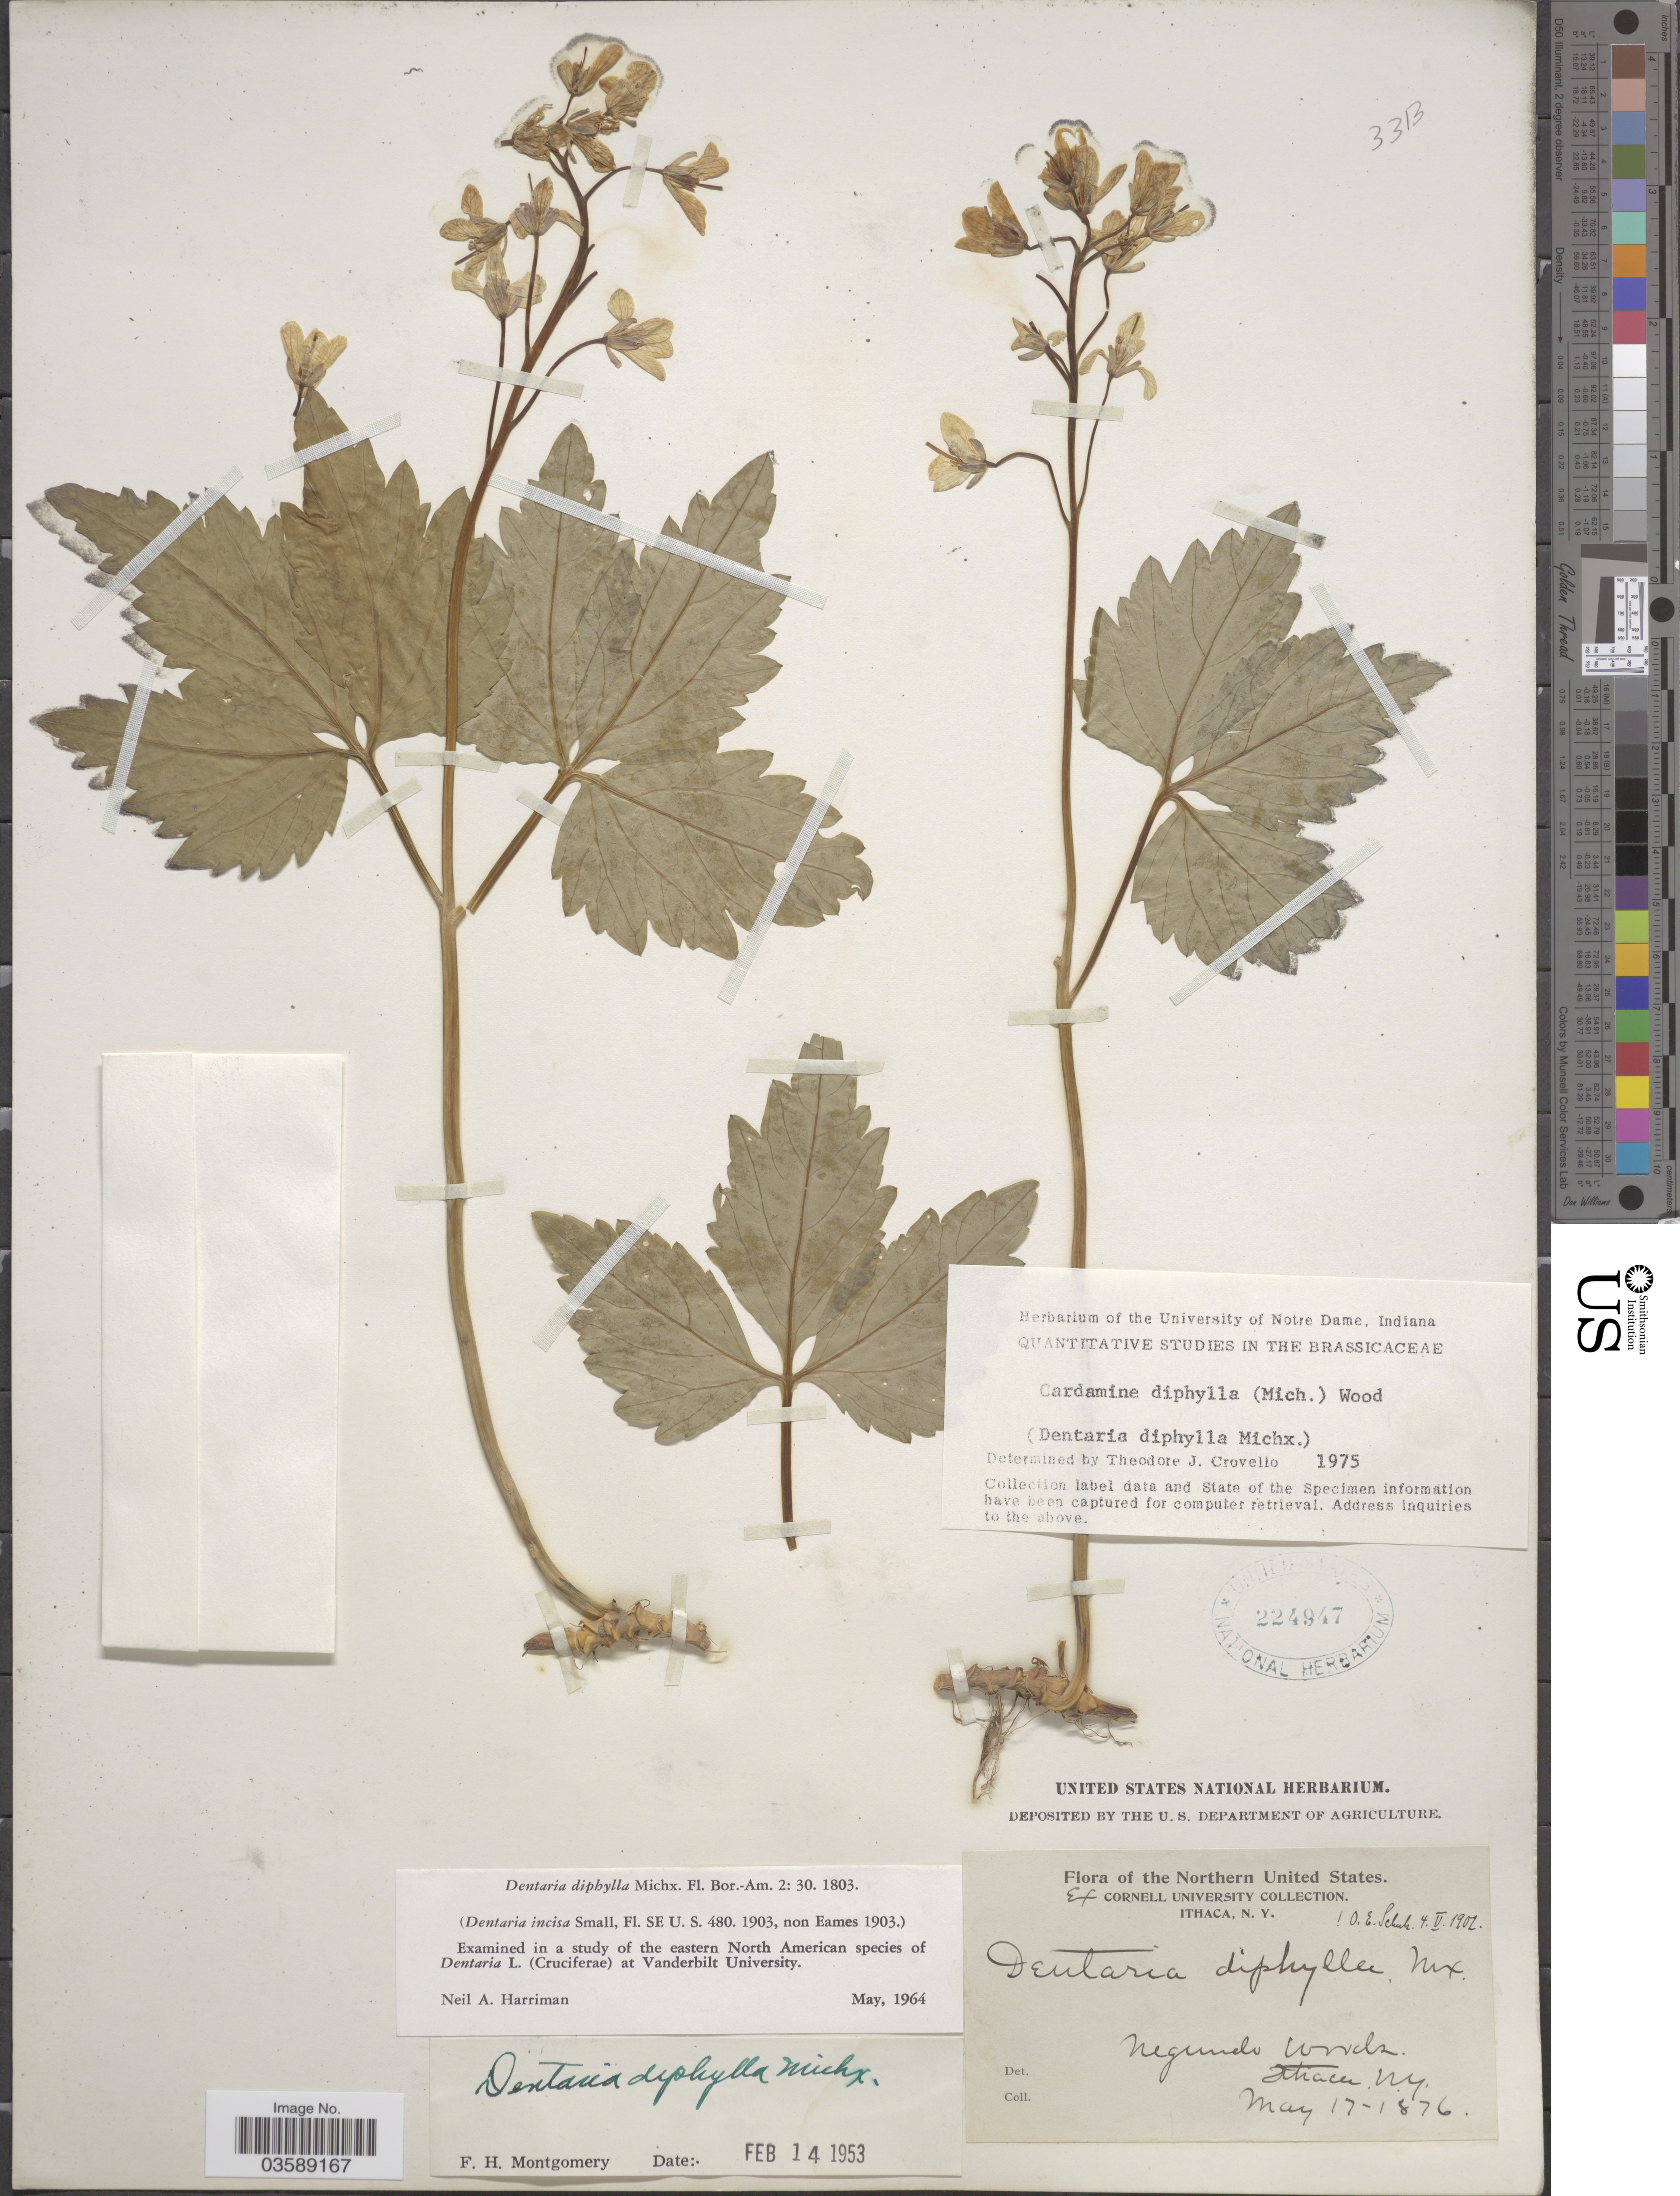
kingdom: Plantae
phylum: Tracheophyta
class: Magnoliopsida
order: Brassicales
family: Brassicaceae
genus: Cardamine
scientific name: Cardamine diphylla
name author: (Michx.) Alph. Wood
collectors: ex herb. United States National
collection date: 1876-05-17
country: United States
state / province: New York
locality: The Northern United States. Negundo Woods. Ithaca.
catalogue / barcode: US 224947